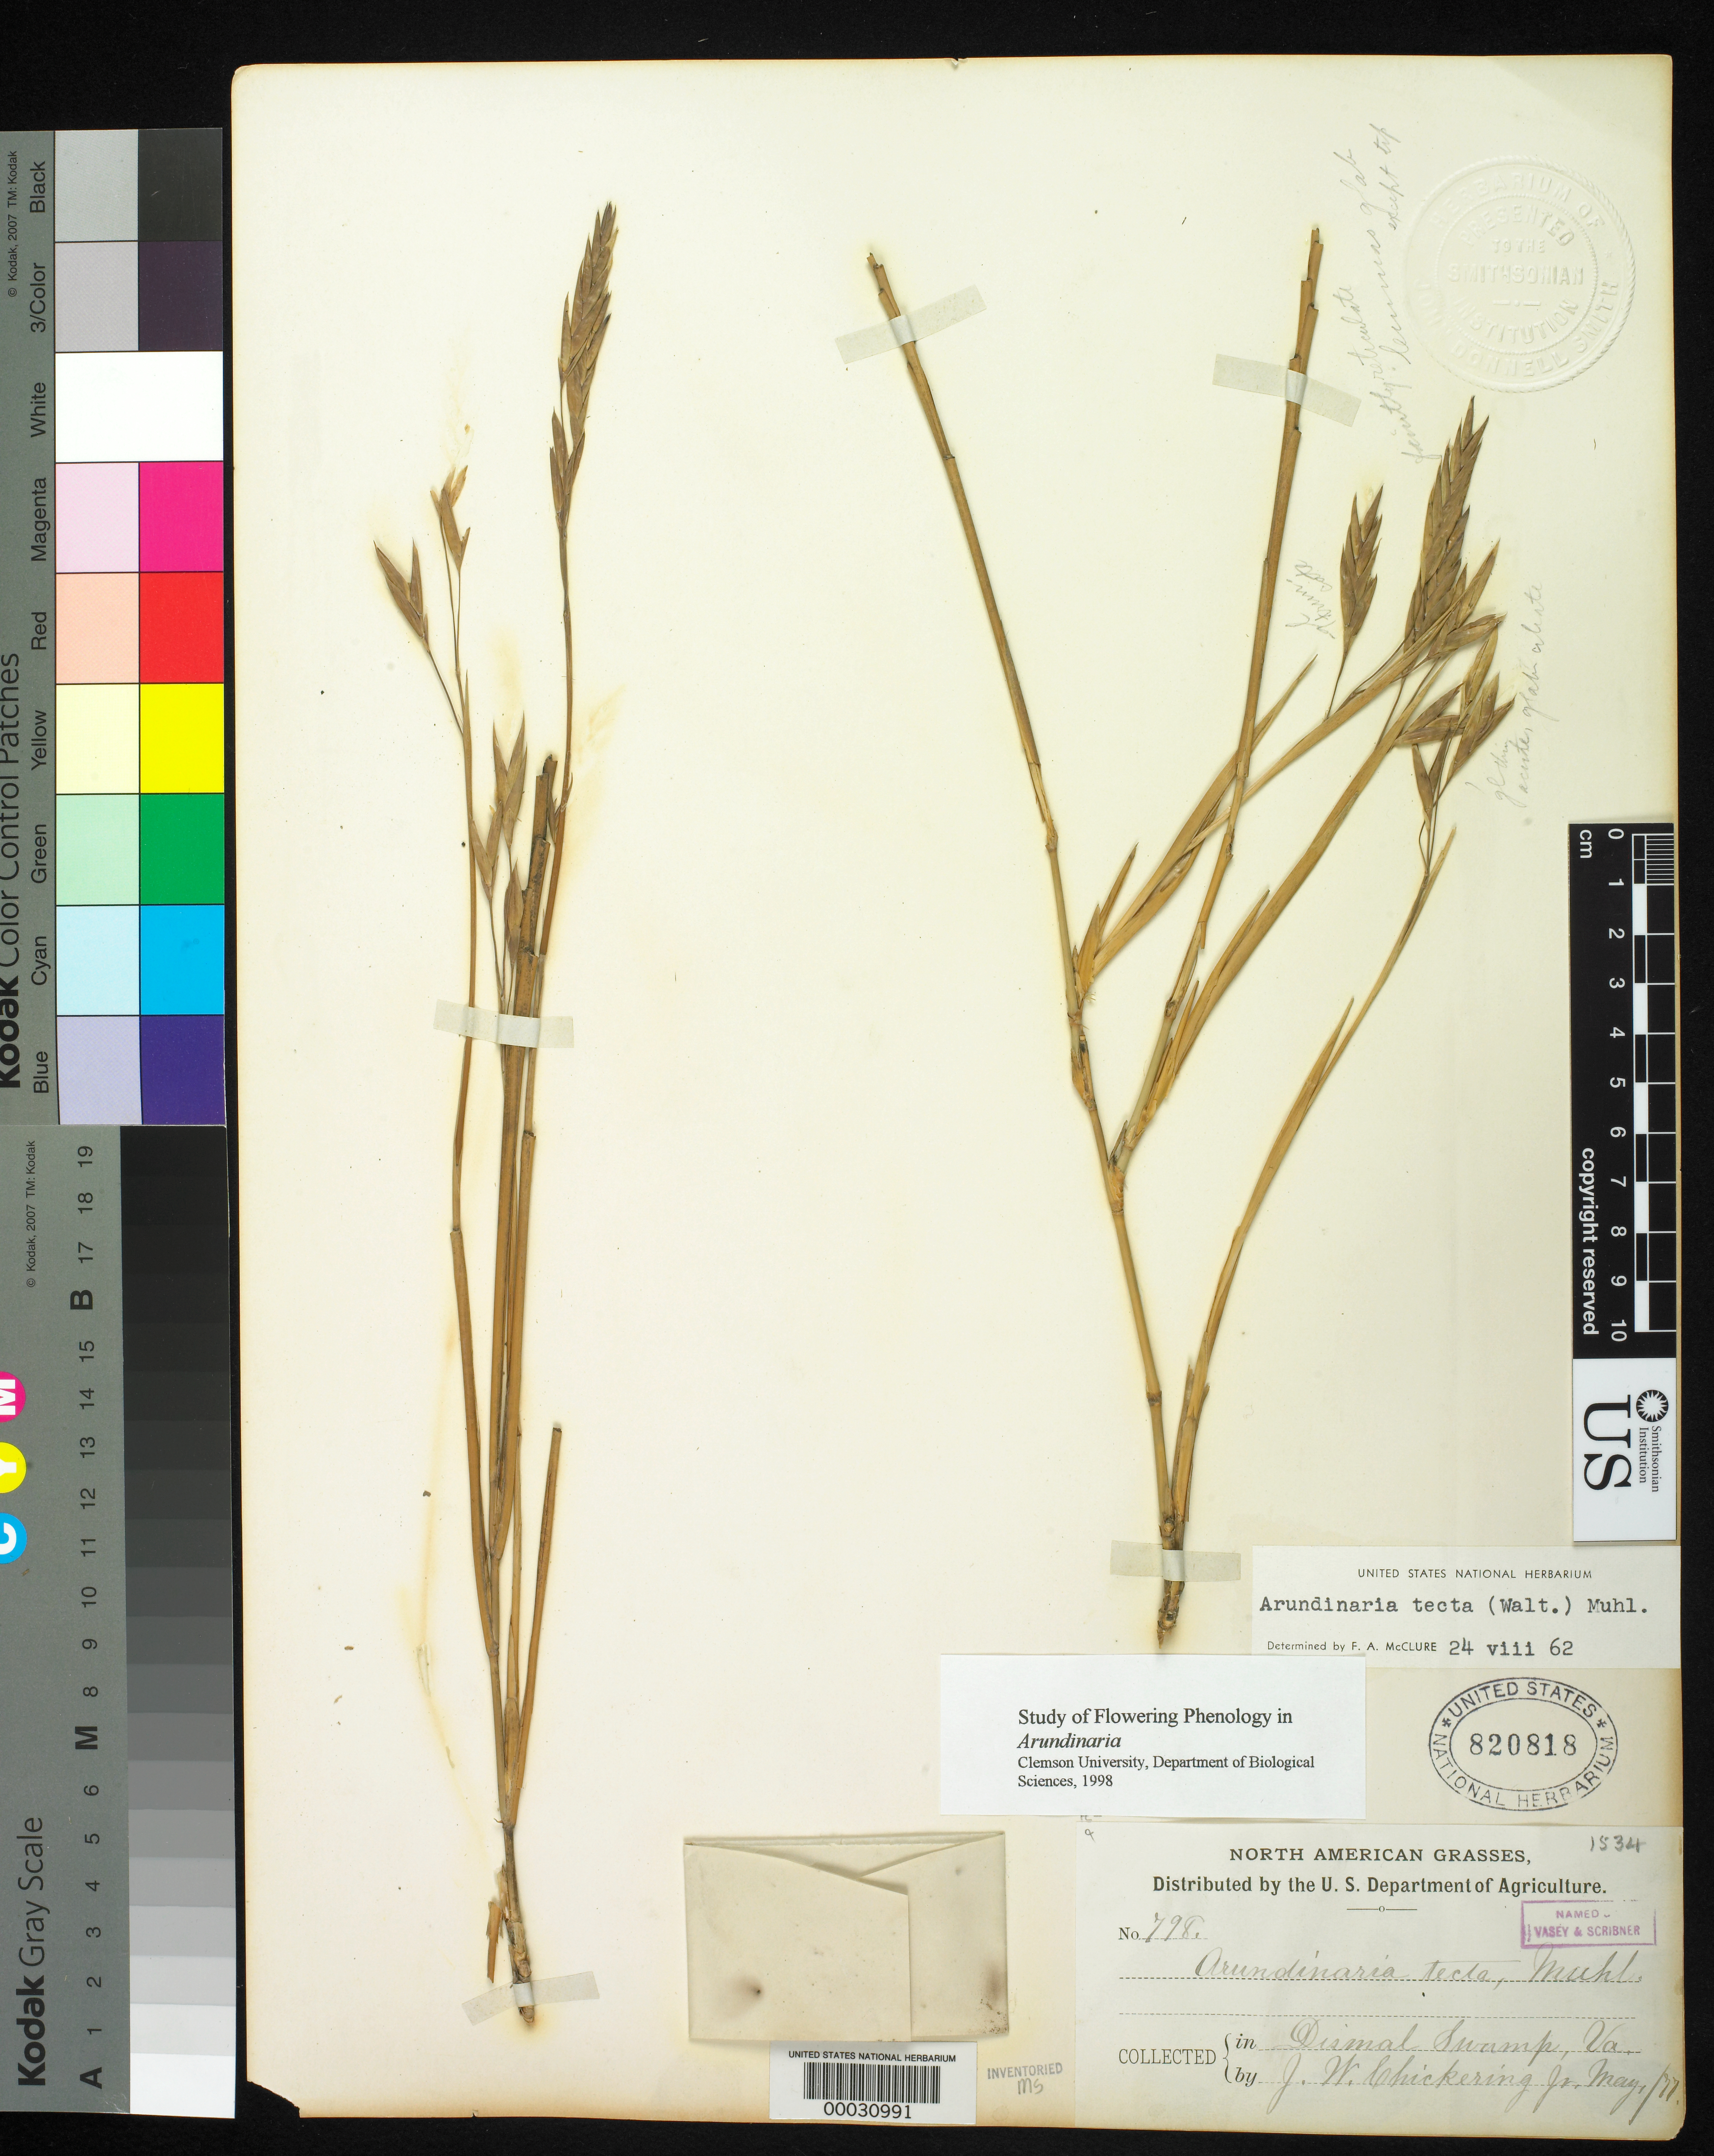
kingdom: Plantae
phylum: Tracheophyta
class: Liliopsida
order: Poales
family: Poaceae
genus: Arundinaria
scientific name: Arundinaria tecta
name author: (Walter) Muhl.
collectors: J. W. Chickering Jr.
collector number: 798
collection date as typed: May 1877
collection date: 1877-05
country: United States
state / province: Virginia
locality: Great dismal swamp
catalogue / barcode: US 820818